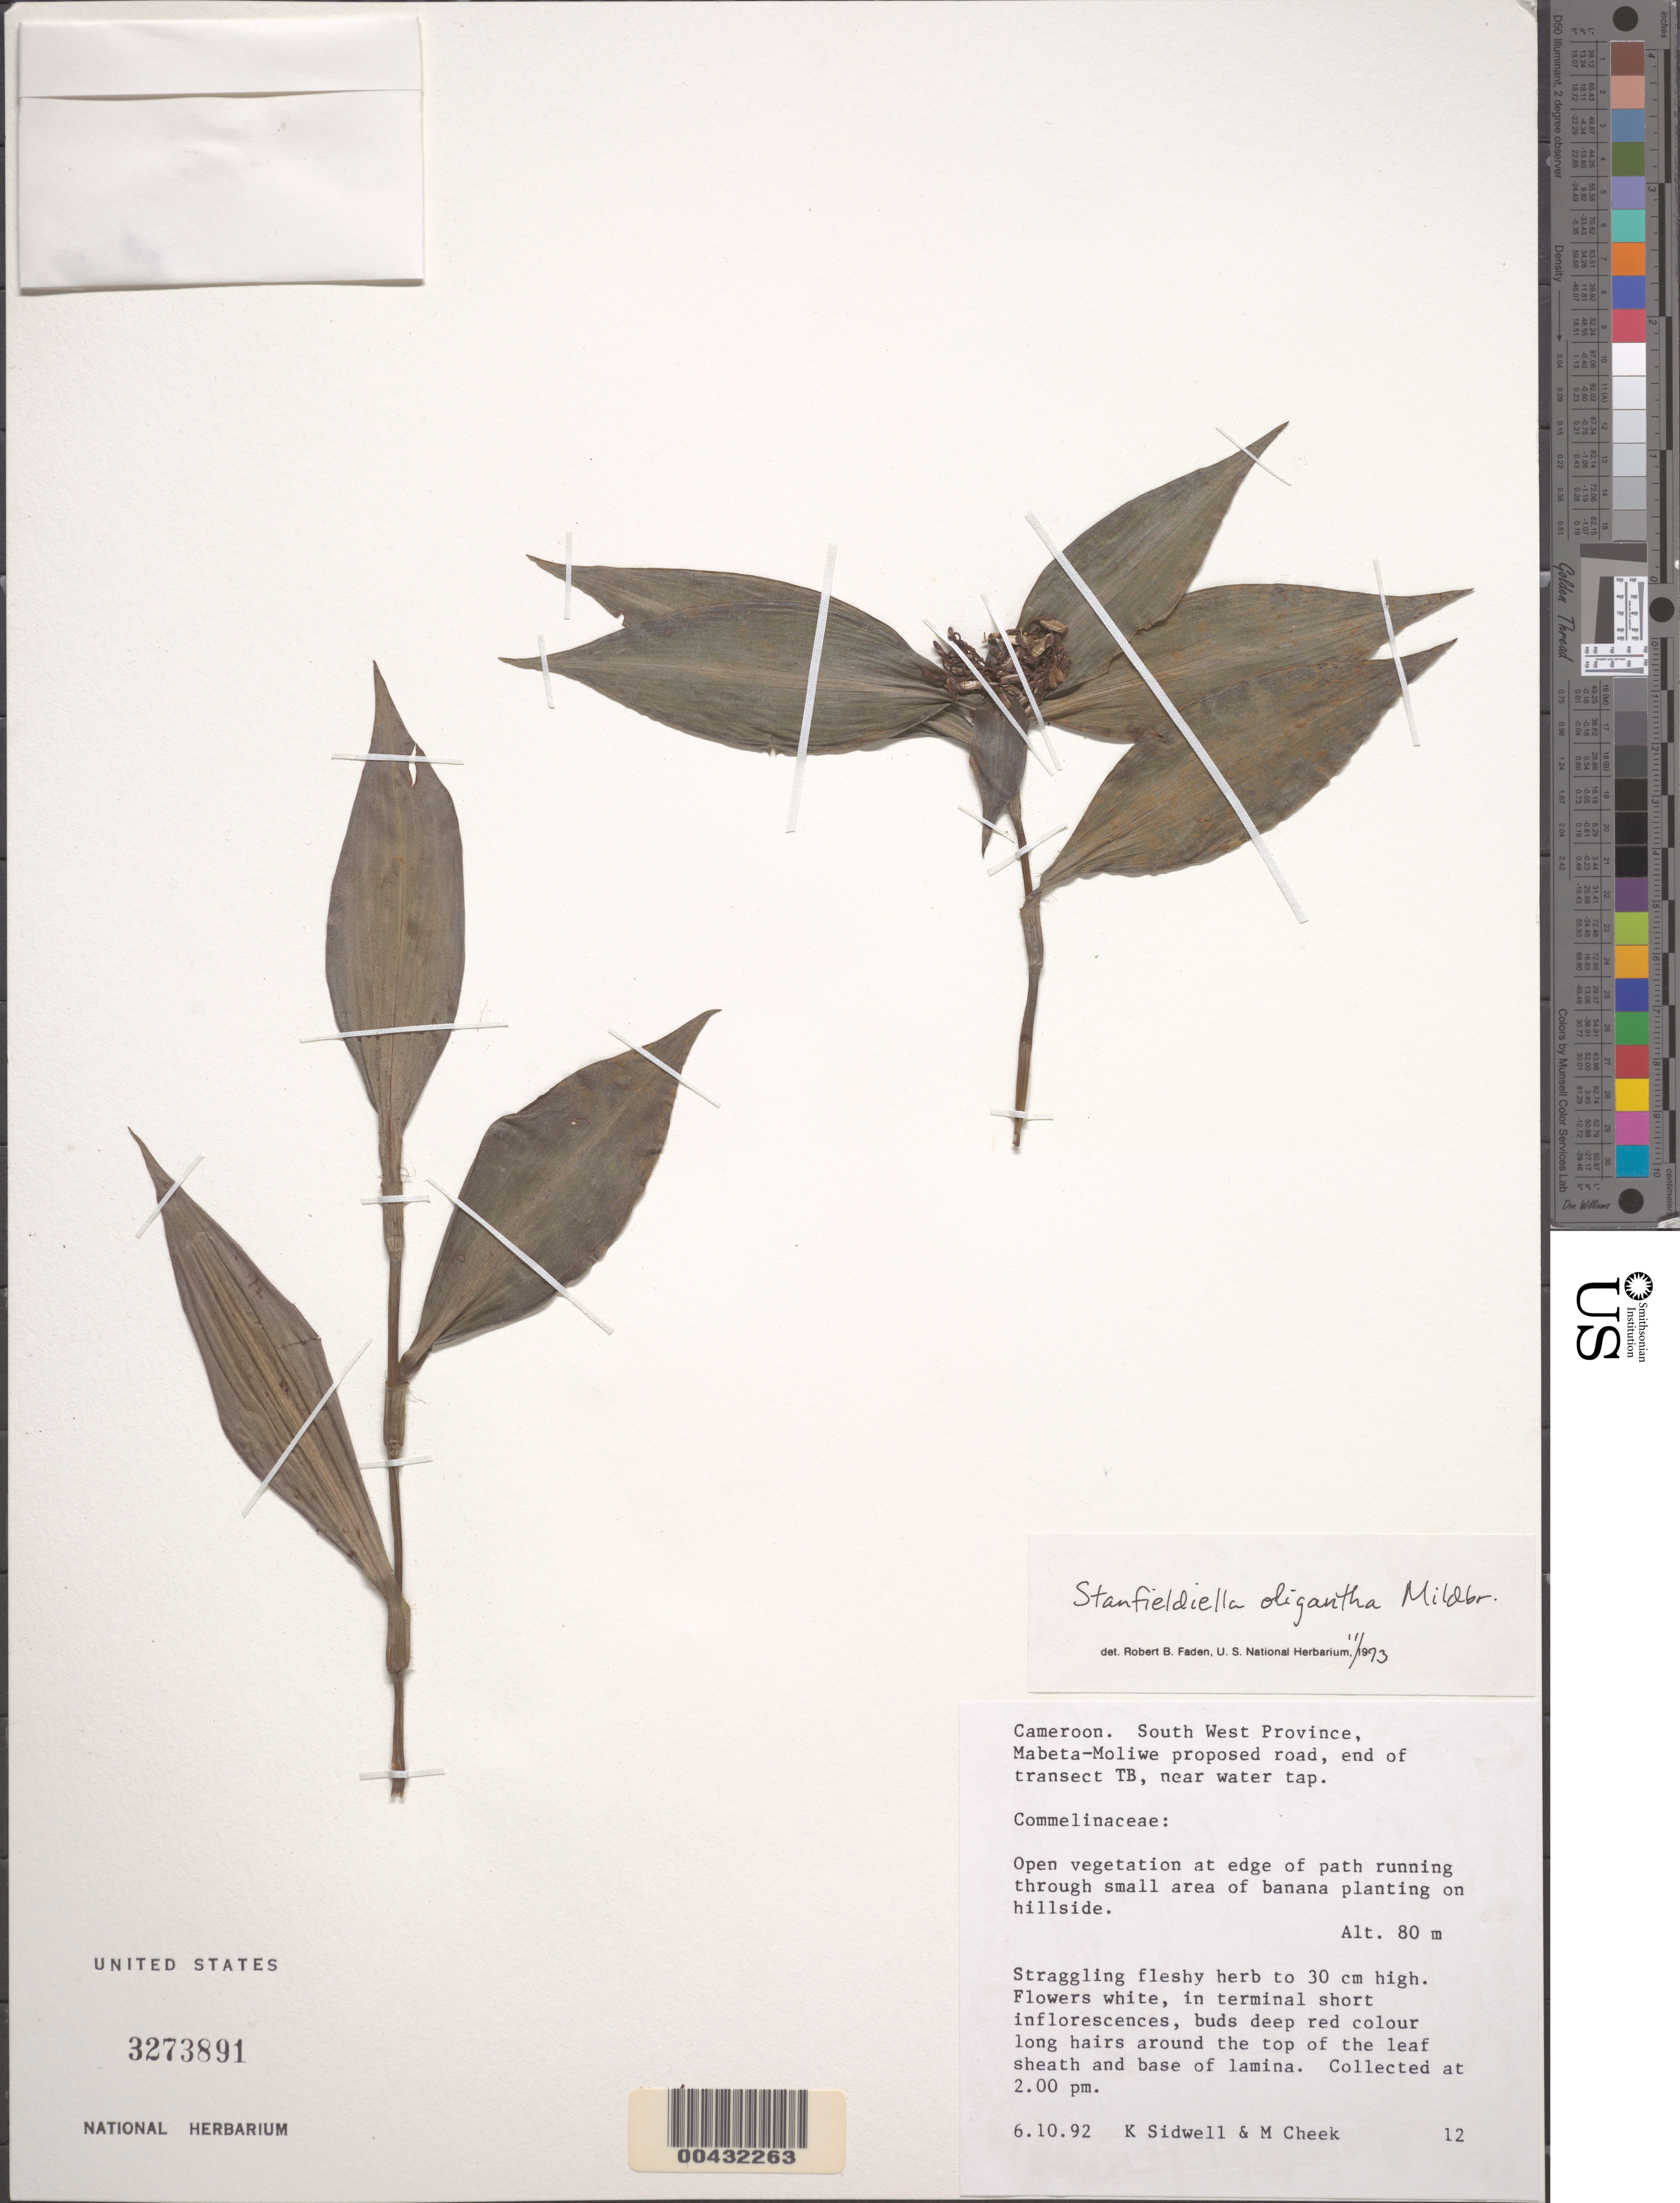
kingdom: Plantae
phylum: Tracheophyta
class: Liliopsida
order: Commelinales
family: Commelinaceae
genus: Stanfieldiella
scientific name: Stanfieldiella oligantha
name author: (Mildbr.) Brenan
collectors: K. Sidwell & M. Cheek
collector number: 12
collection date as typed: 06 Oct 1992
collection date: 1992-10-06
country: Cameroon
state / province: Sud-Ouest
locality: Mabeta moliwe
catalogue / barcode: US 3273891